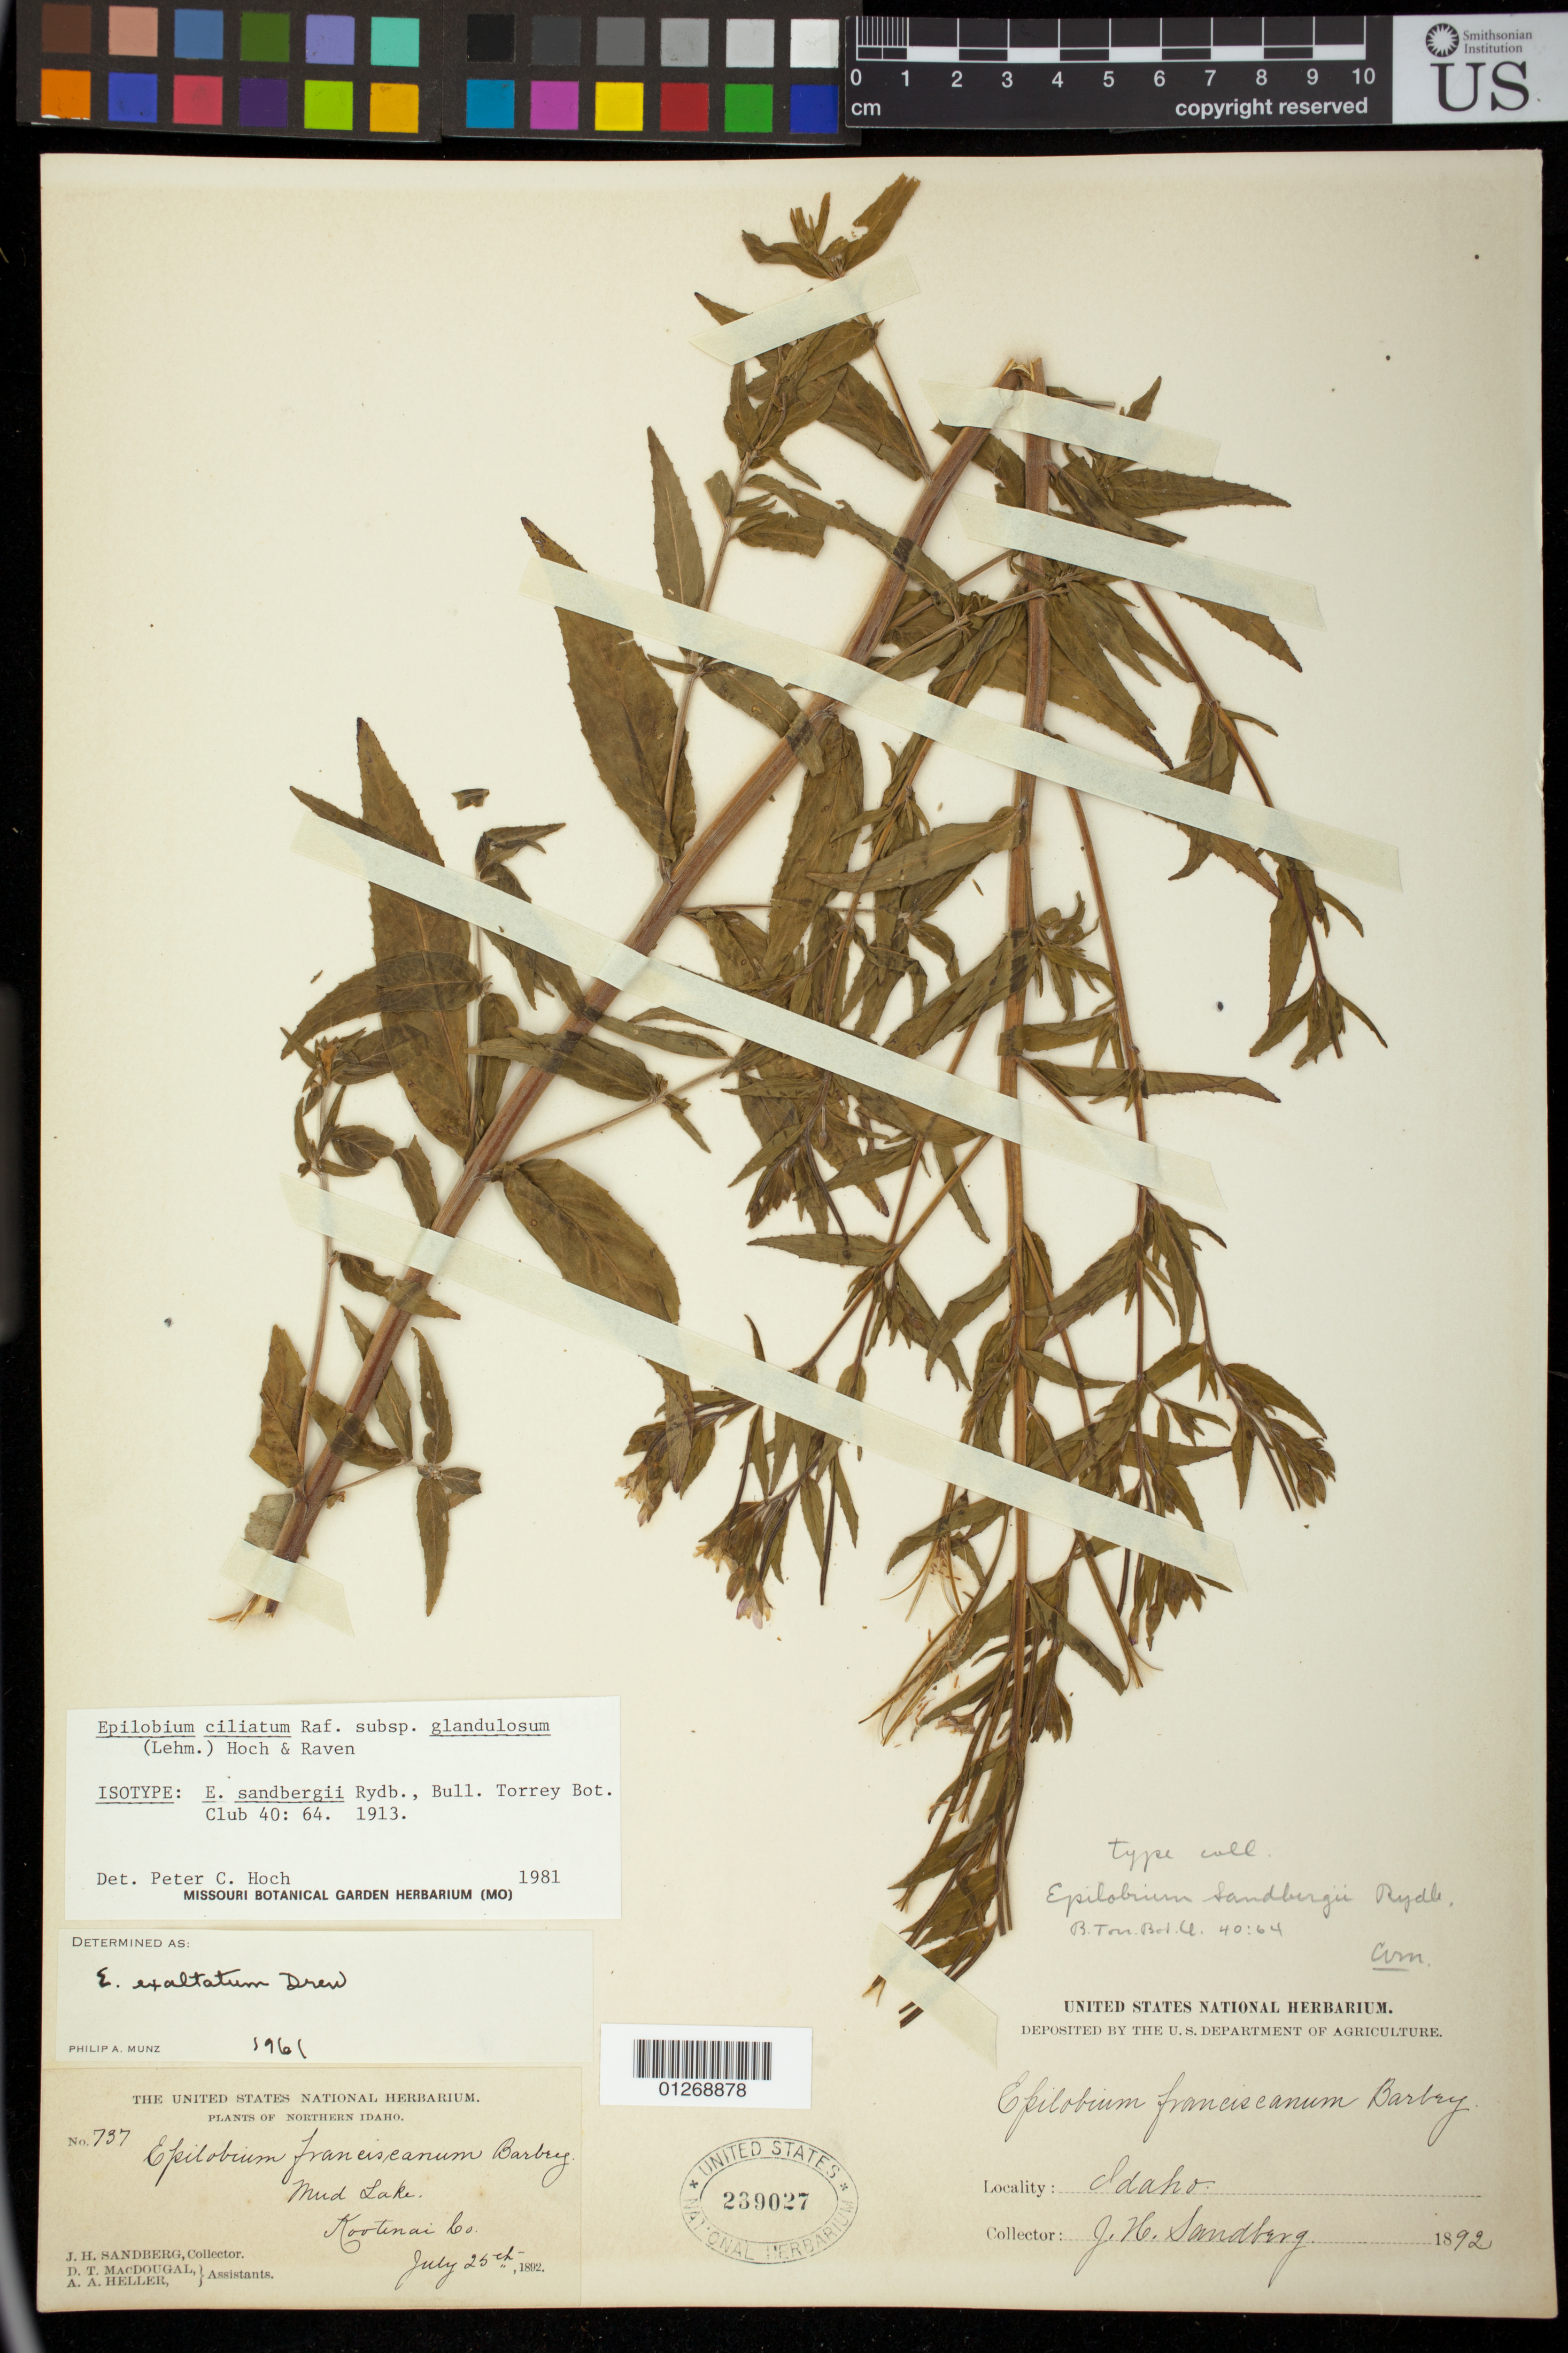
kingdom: Plantae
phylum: Tracheophyta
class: Magnoliopsida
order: Myrtales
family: Onagraceae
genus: Epilobium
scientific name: Epilobium sandbergii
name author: Rydb.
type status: Isotype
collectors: J. H. Sandberg, D. T. MacDougal & A. A. Heller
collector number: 737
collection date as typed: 25 Jul 1892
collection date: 1892-07-25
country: United States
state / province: Idaho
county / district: Kootenai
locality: Mudlake.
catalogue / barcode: US 239027